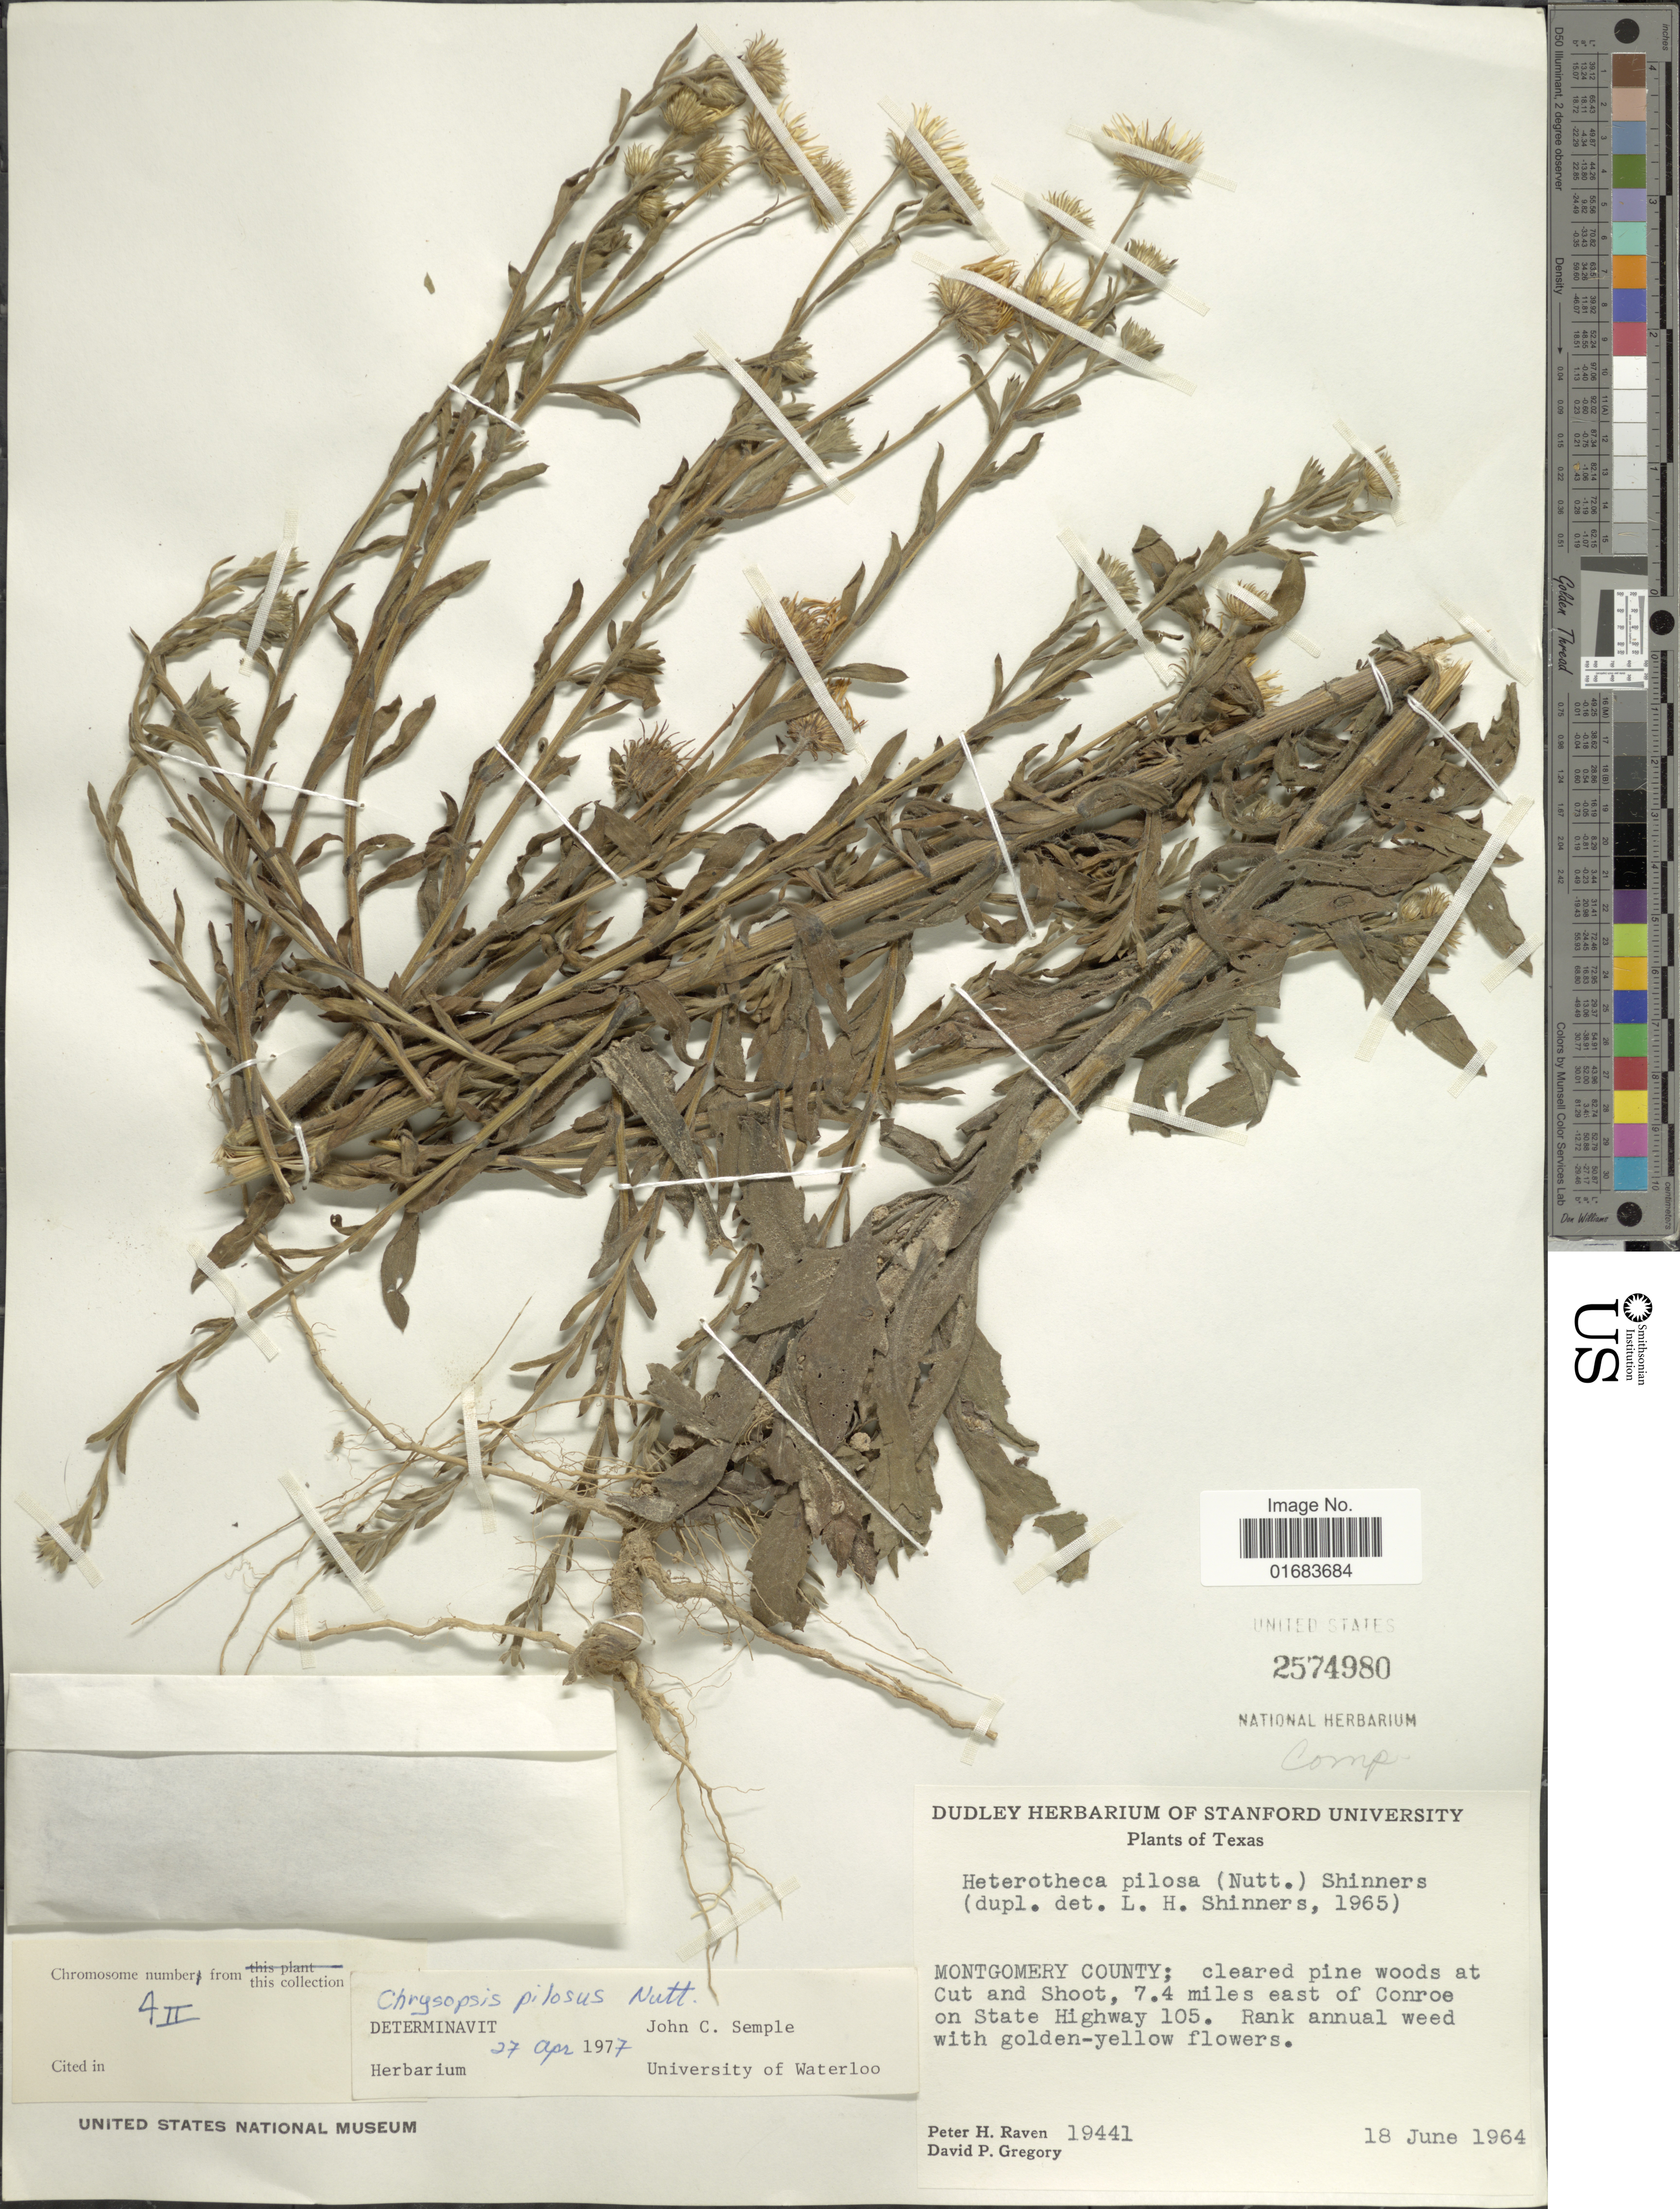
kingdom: Plantae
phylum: Tracheophyta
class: Magnoliopsida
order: Asterales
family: Asteraceae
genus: Chrysopsis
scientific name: Chrysopsis pilosa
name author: Nutt.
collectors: P. Raven & D. Gregory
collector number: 19441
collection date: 1964-06-18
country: United States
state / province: Texas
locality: Montgomery County: 7.4 miles east of Conroe on State Highway 105.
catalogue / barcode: US 2574980